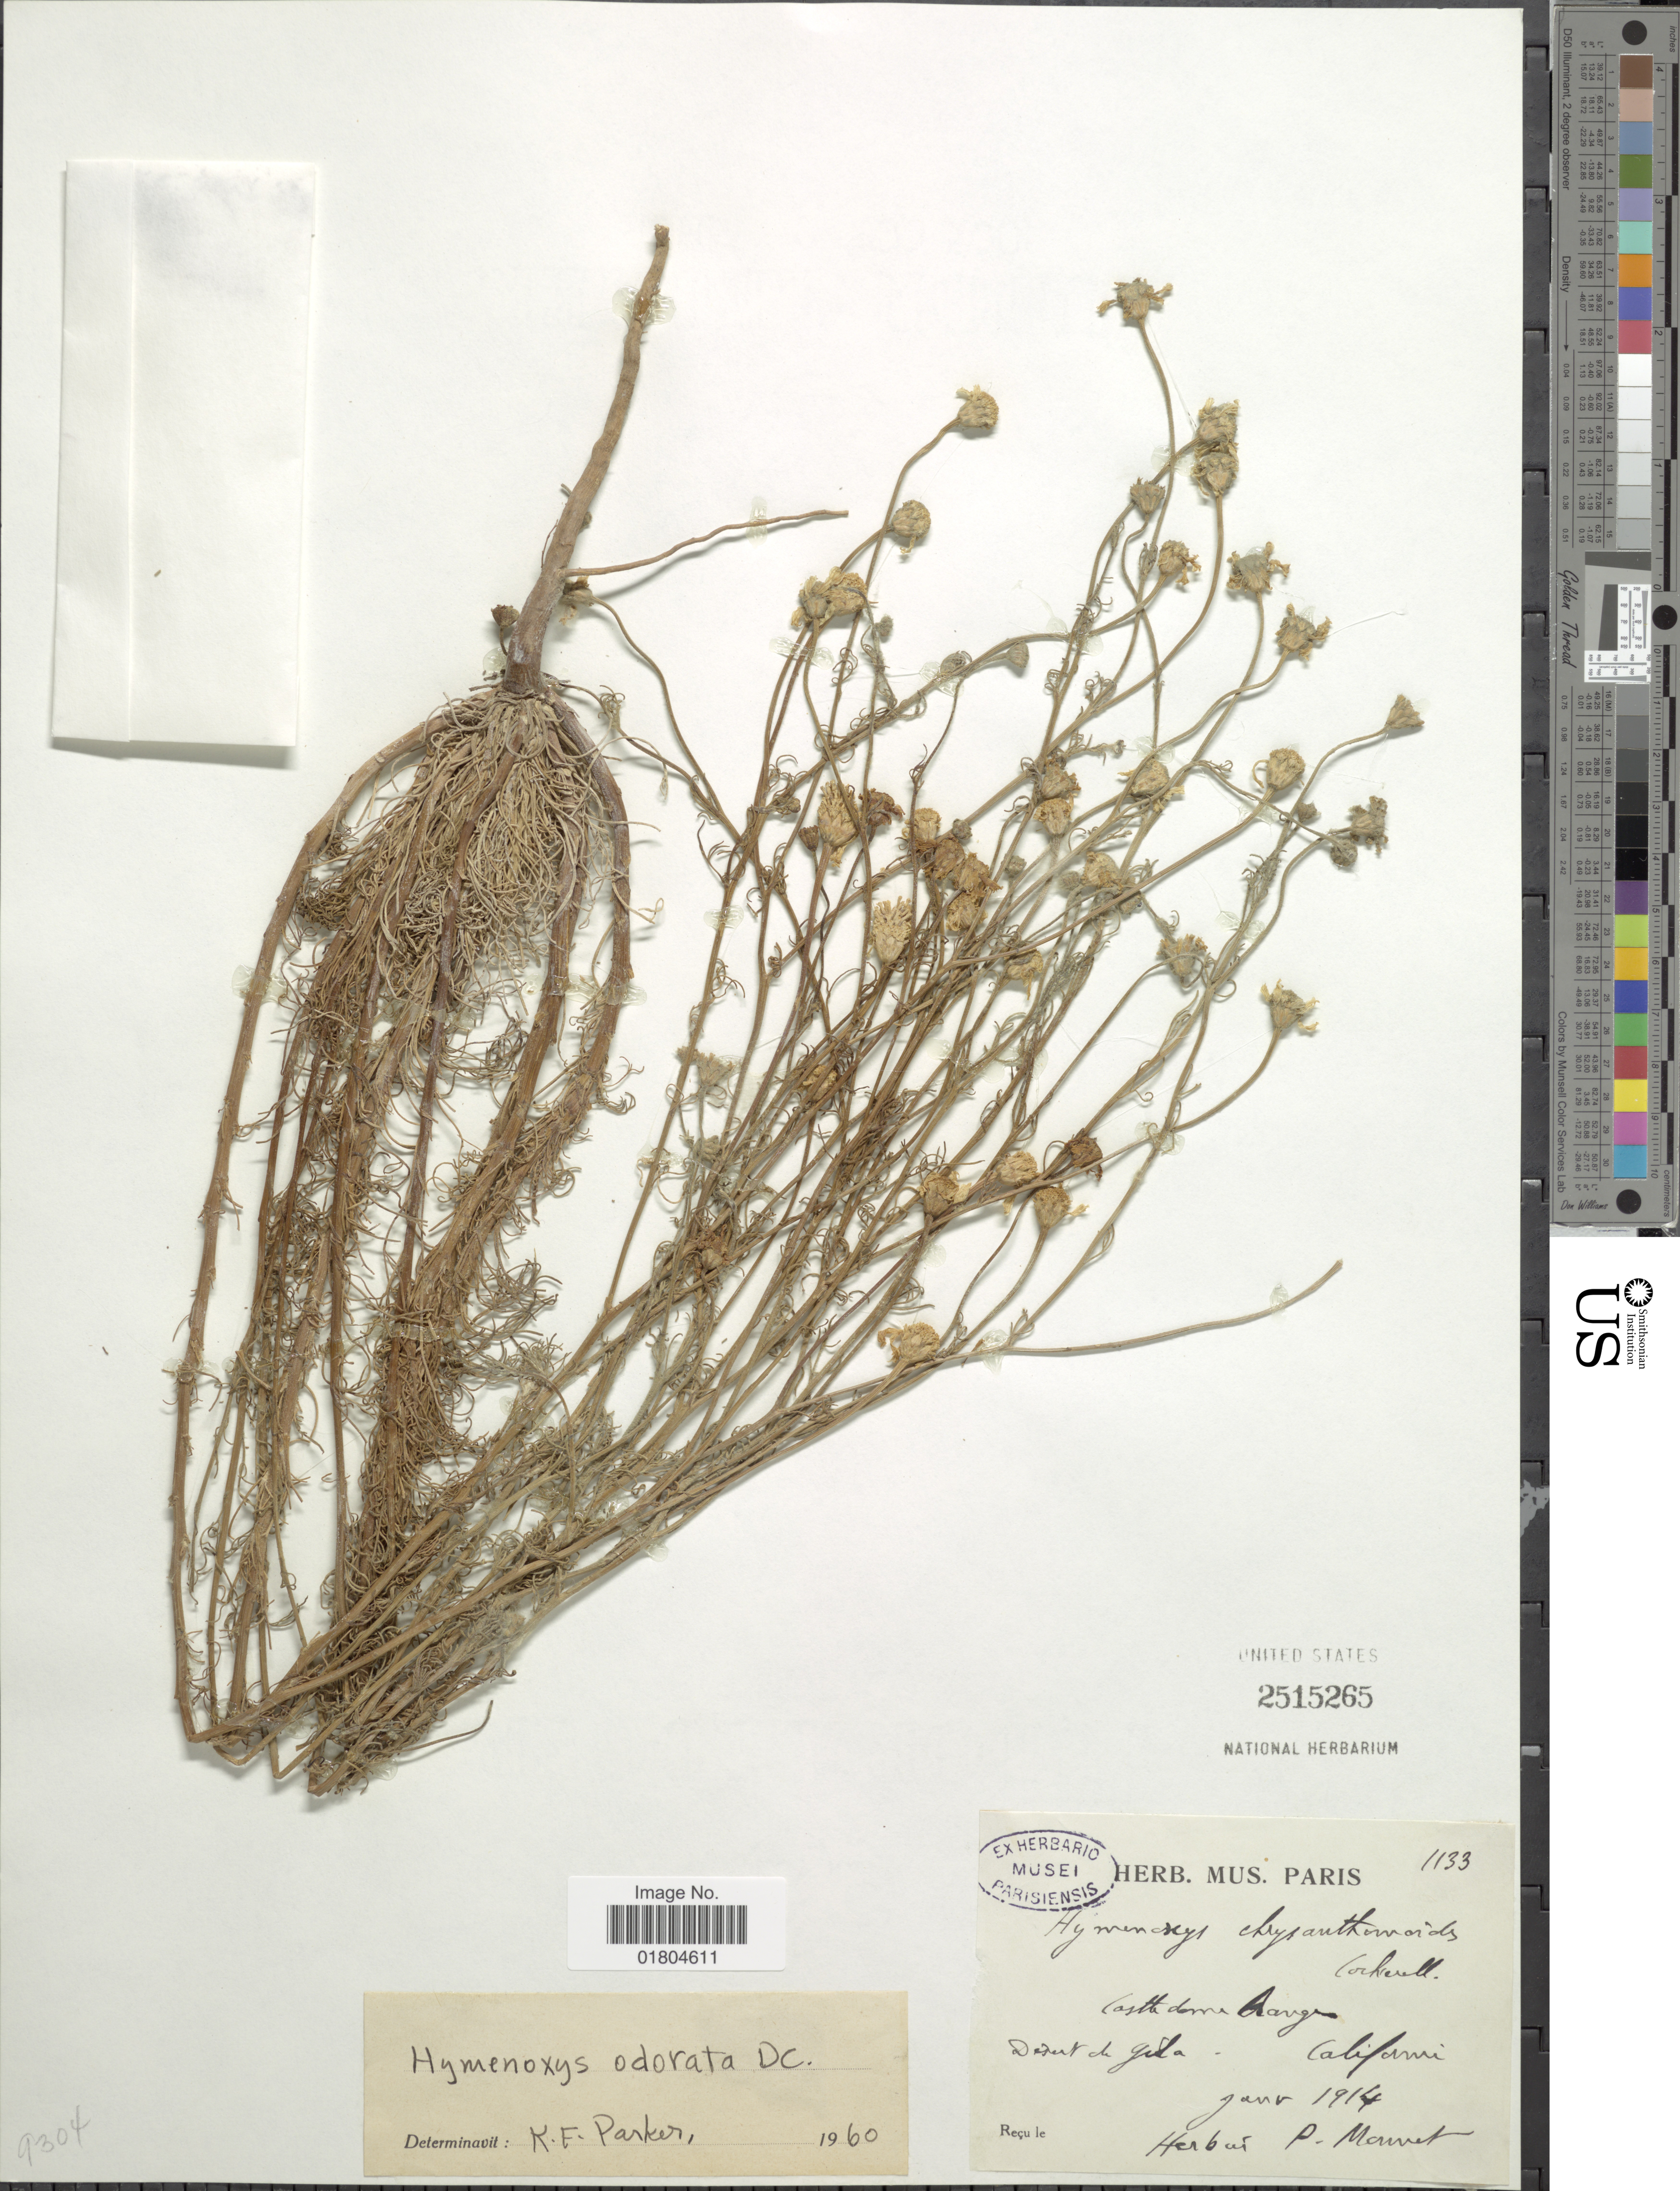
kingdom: Plantae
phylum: Tracheophyta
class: Magnoliopsida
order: Asterales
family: Asteraceae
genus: Hymenoxys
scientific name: Hymenoxys odorata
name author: DC.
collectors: ex herb. P. Monnet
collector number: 1133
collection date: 1914-01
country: United States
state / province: California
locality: Desert de Gila. Castle Dome Range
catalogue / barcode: US 2515265